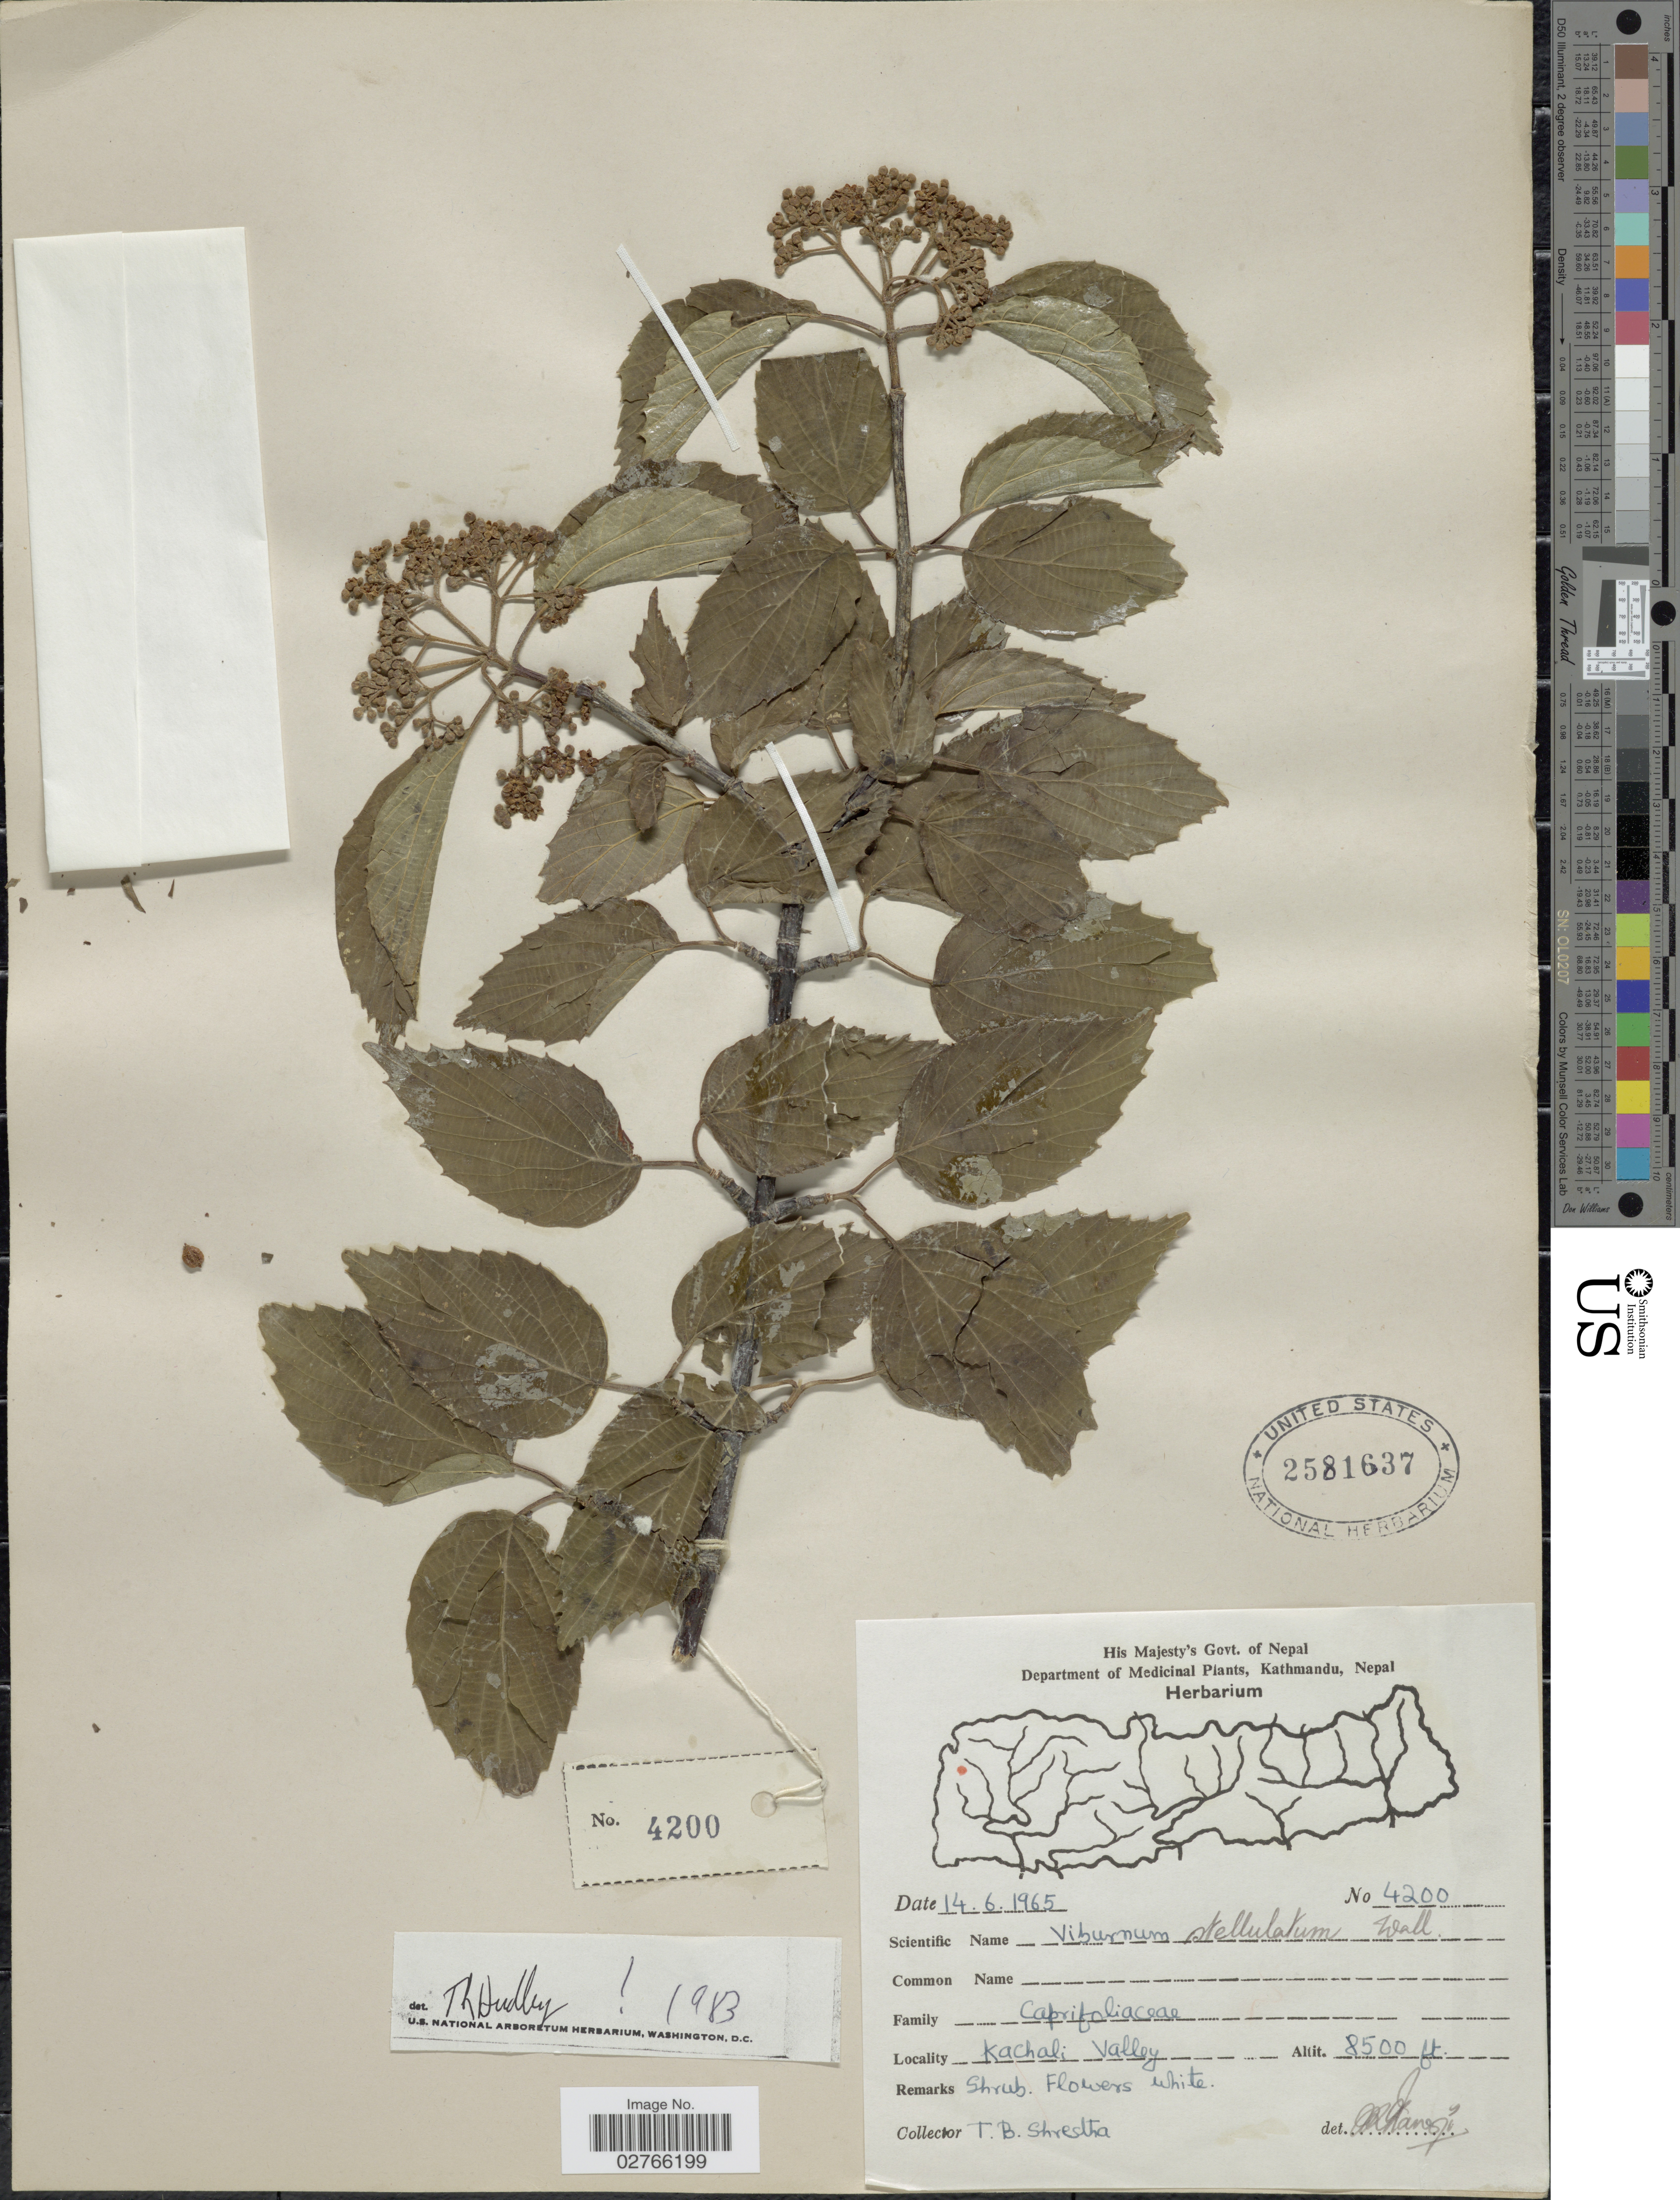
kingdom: Plantae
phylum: Tracheophyta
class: Magnoliopsida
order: Dipsacales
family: Viburnaceae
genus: Viburnum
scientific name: Viburnum mullaha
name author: Buch.-Ham. ex D. Don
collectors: T. B. Shrestha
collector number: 4200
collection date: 1965-06-14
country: Nepal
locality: Kachali Valley.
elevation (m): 2591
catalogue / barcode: US 2581637